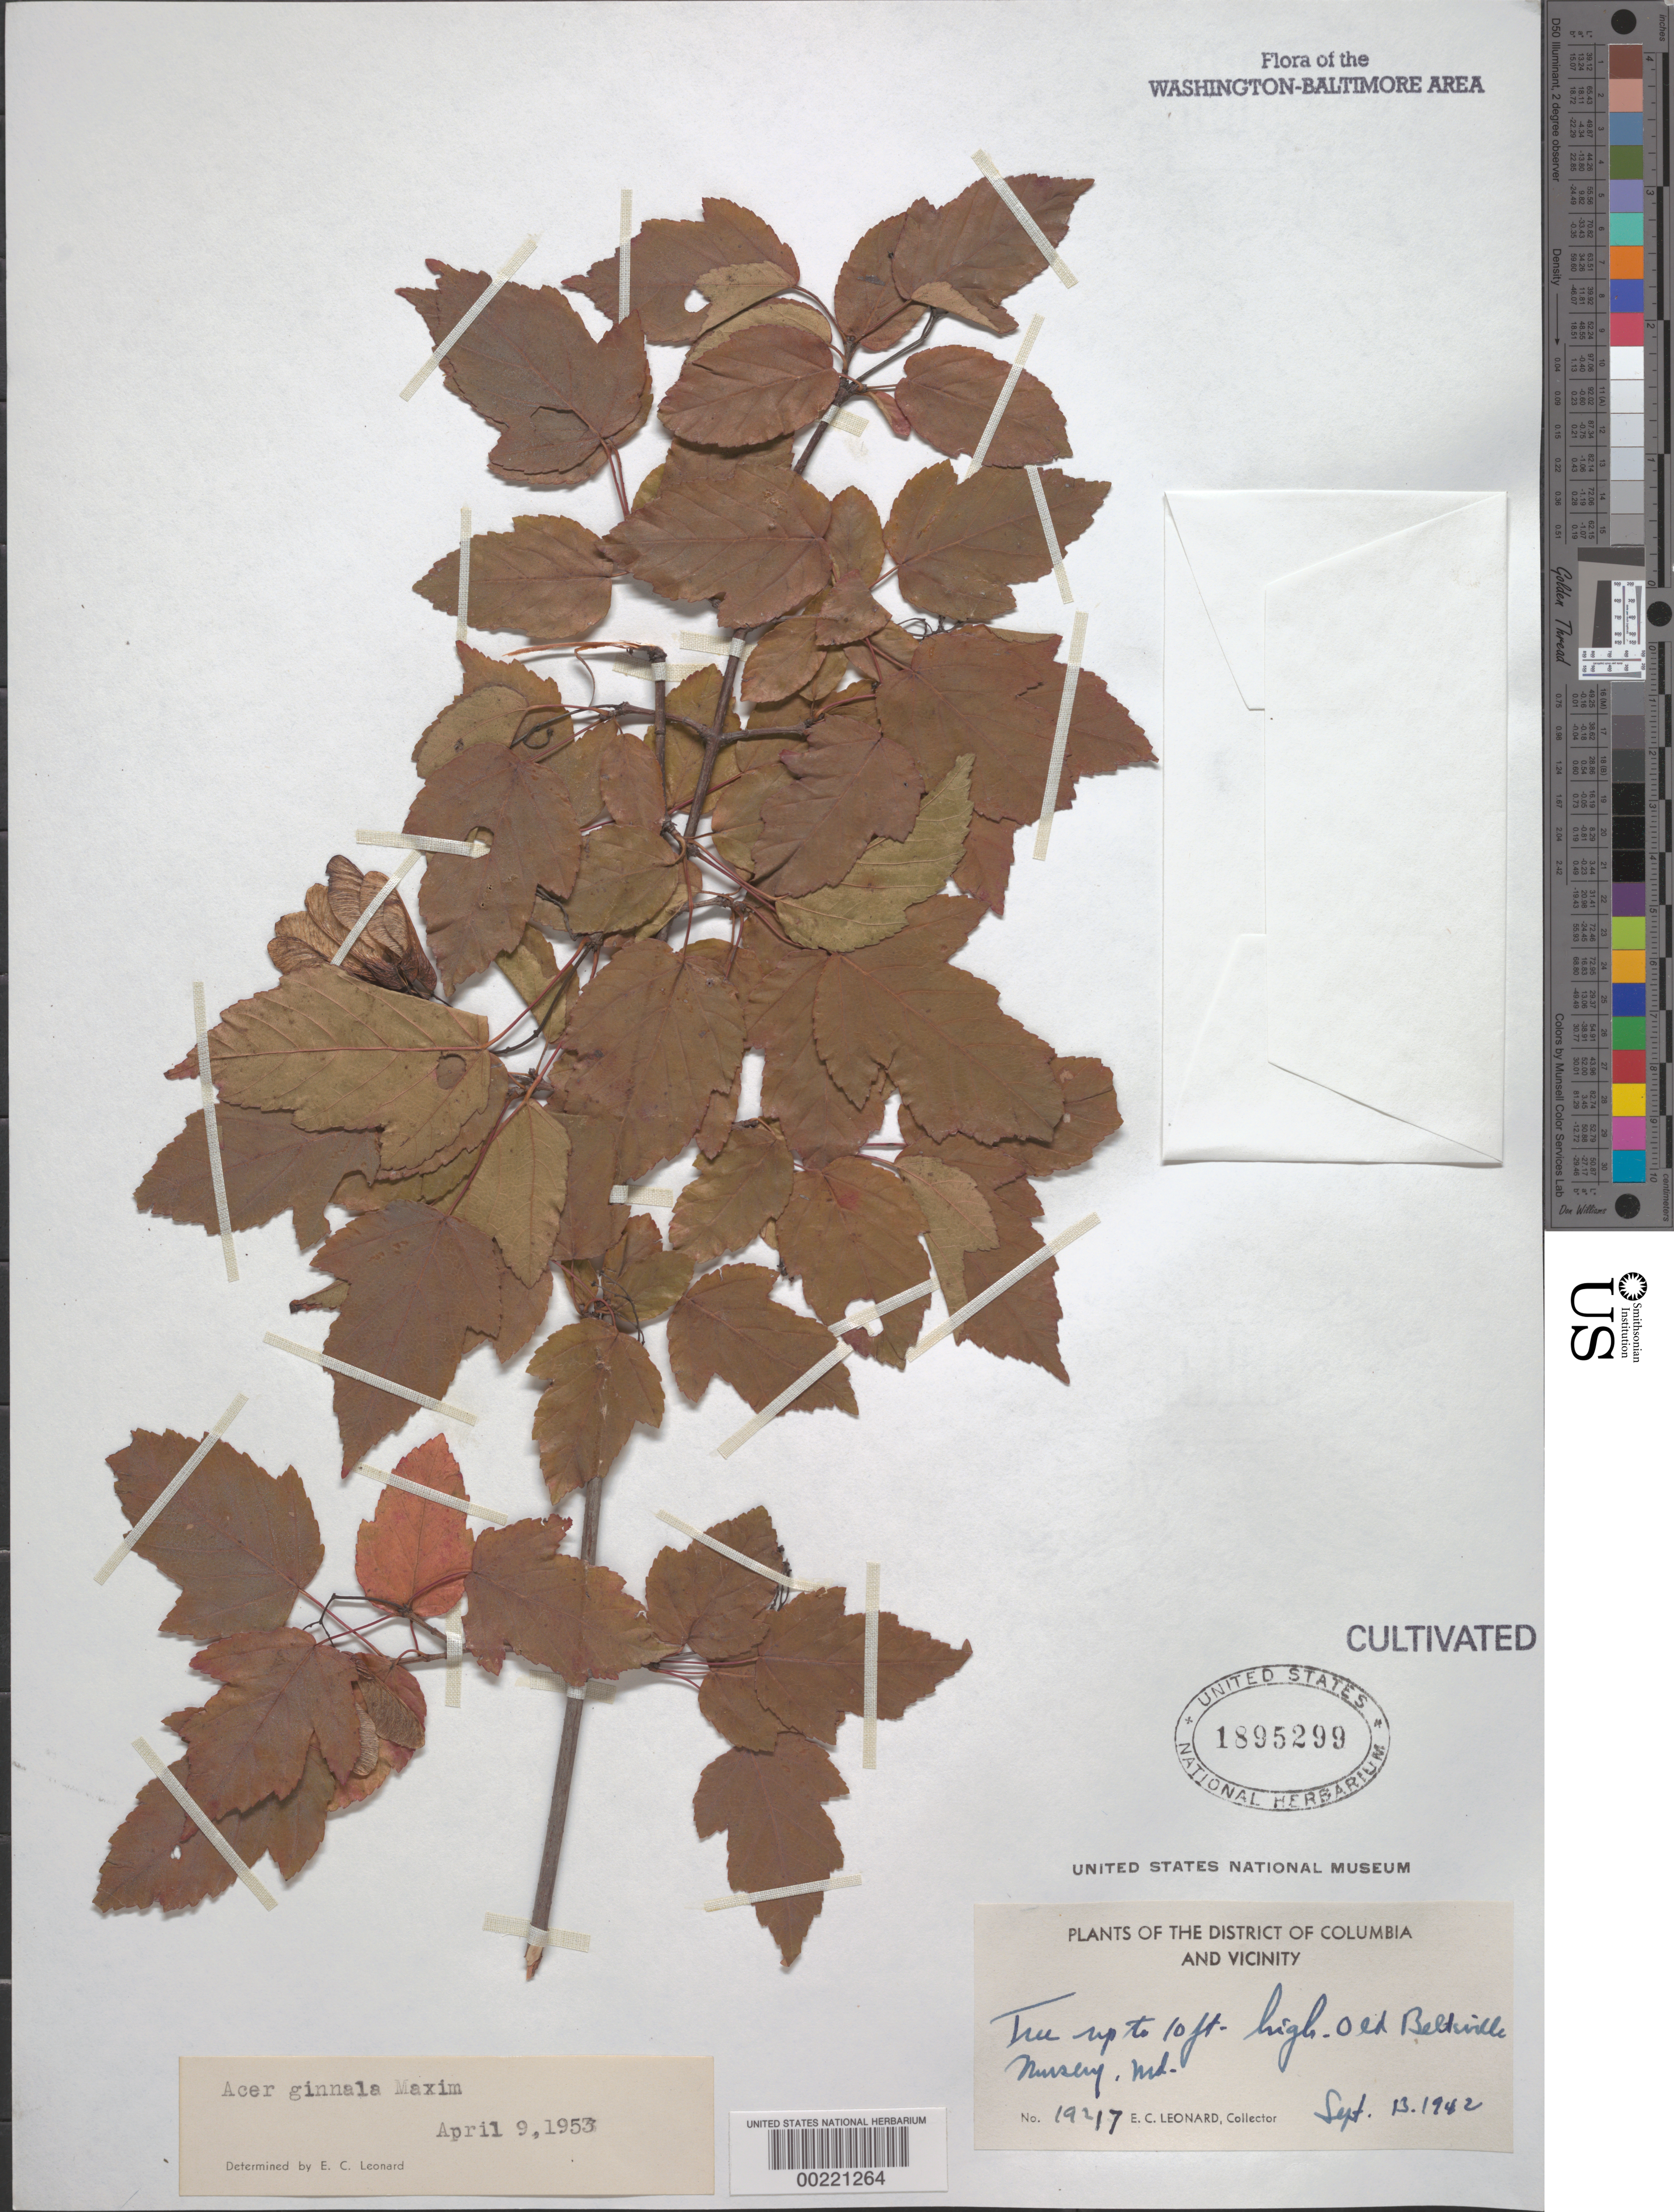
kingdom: Plantae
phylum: Tracheophyta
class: Magnoliopsida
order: Sapindales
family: Sapindaceae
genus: Acer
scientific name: Acer ginnala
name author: Maxim.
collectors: E. C. Leonard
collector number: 19217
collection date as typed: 13 Sep 1942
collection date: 1942-09-13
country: United States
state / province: Maryland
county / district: Prince George's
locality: Old Beltsville Nursery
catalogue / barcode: US 1895299